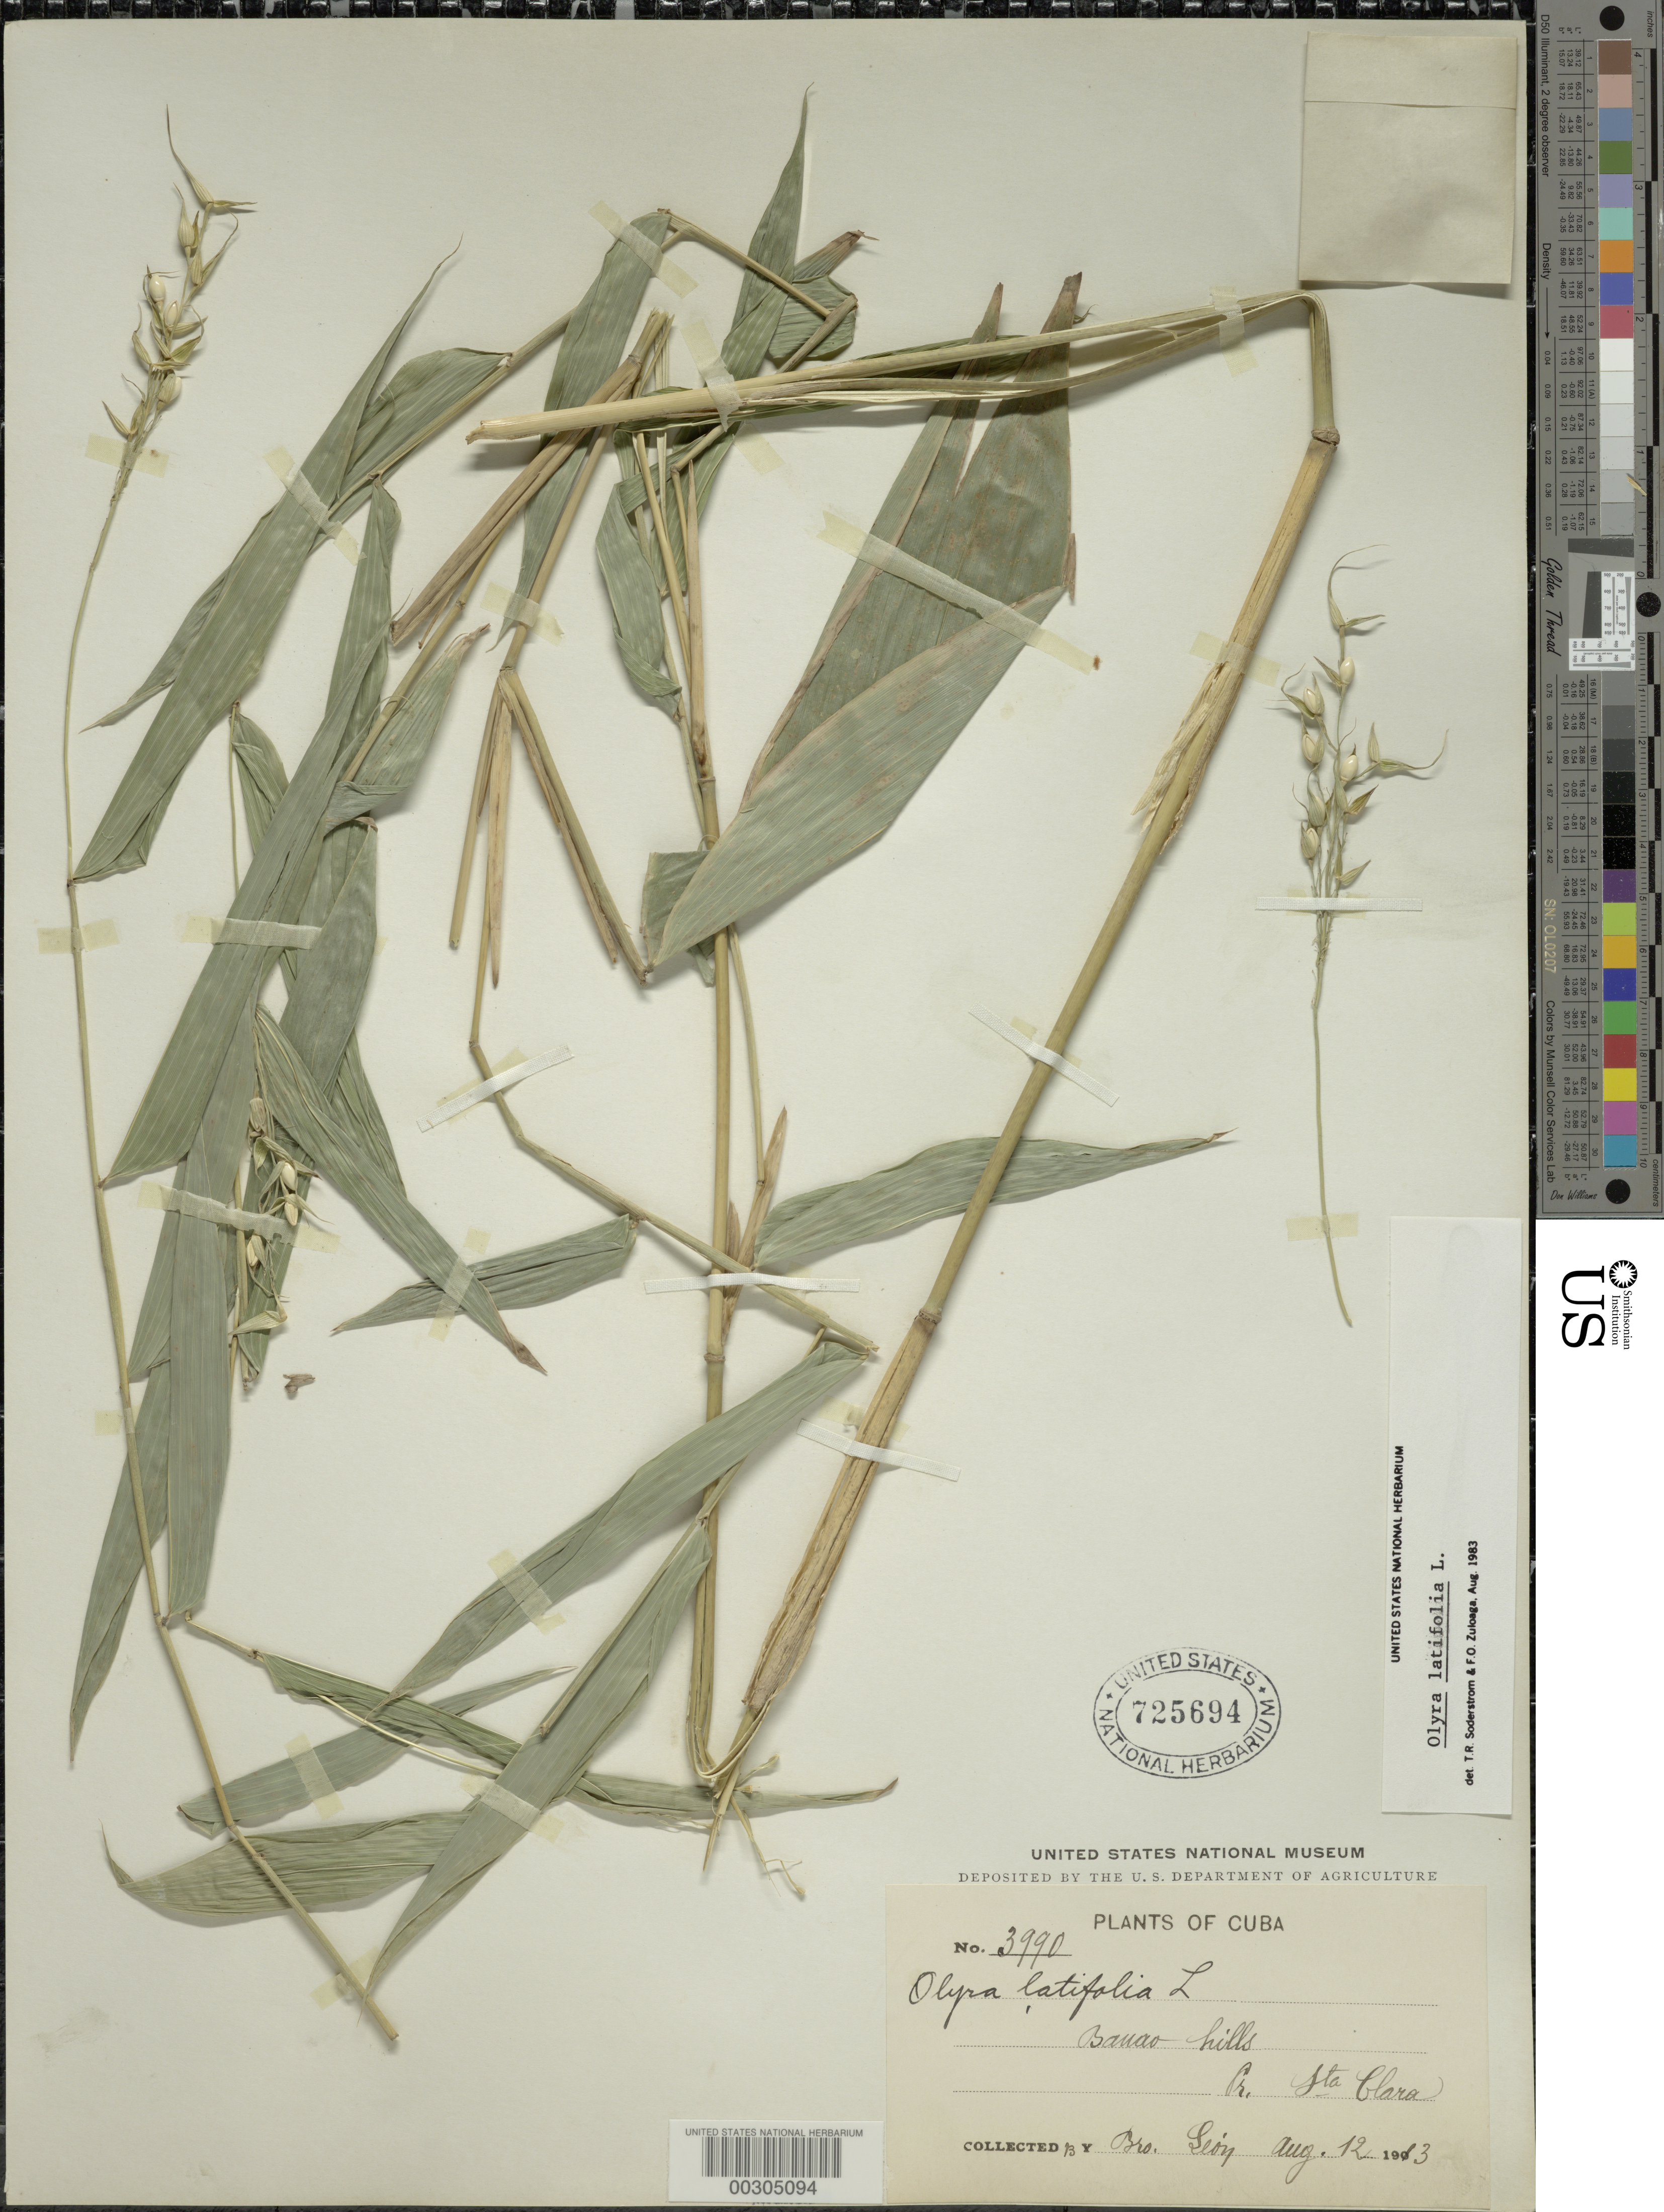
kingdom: Plantae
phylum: Tracheophyta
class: Liliopsida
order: Poales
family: Poaceae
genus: Olyra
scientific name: Olyra latifolia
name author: L.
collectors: Bro. León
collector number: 3990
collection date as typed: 12 Aug 1913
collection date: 1913-08-12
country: Cuba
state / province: Las Villas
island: Greater Antilles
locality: Banao hills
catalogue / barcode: US 725694